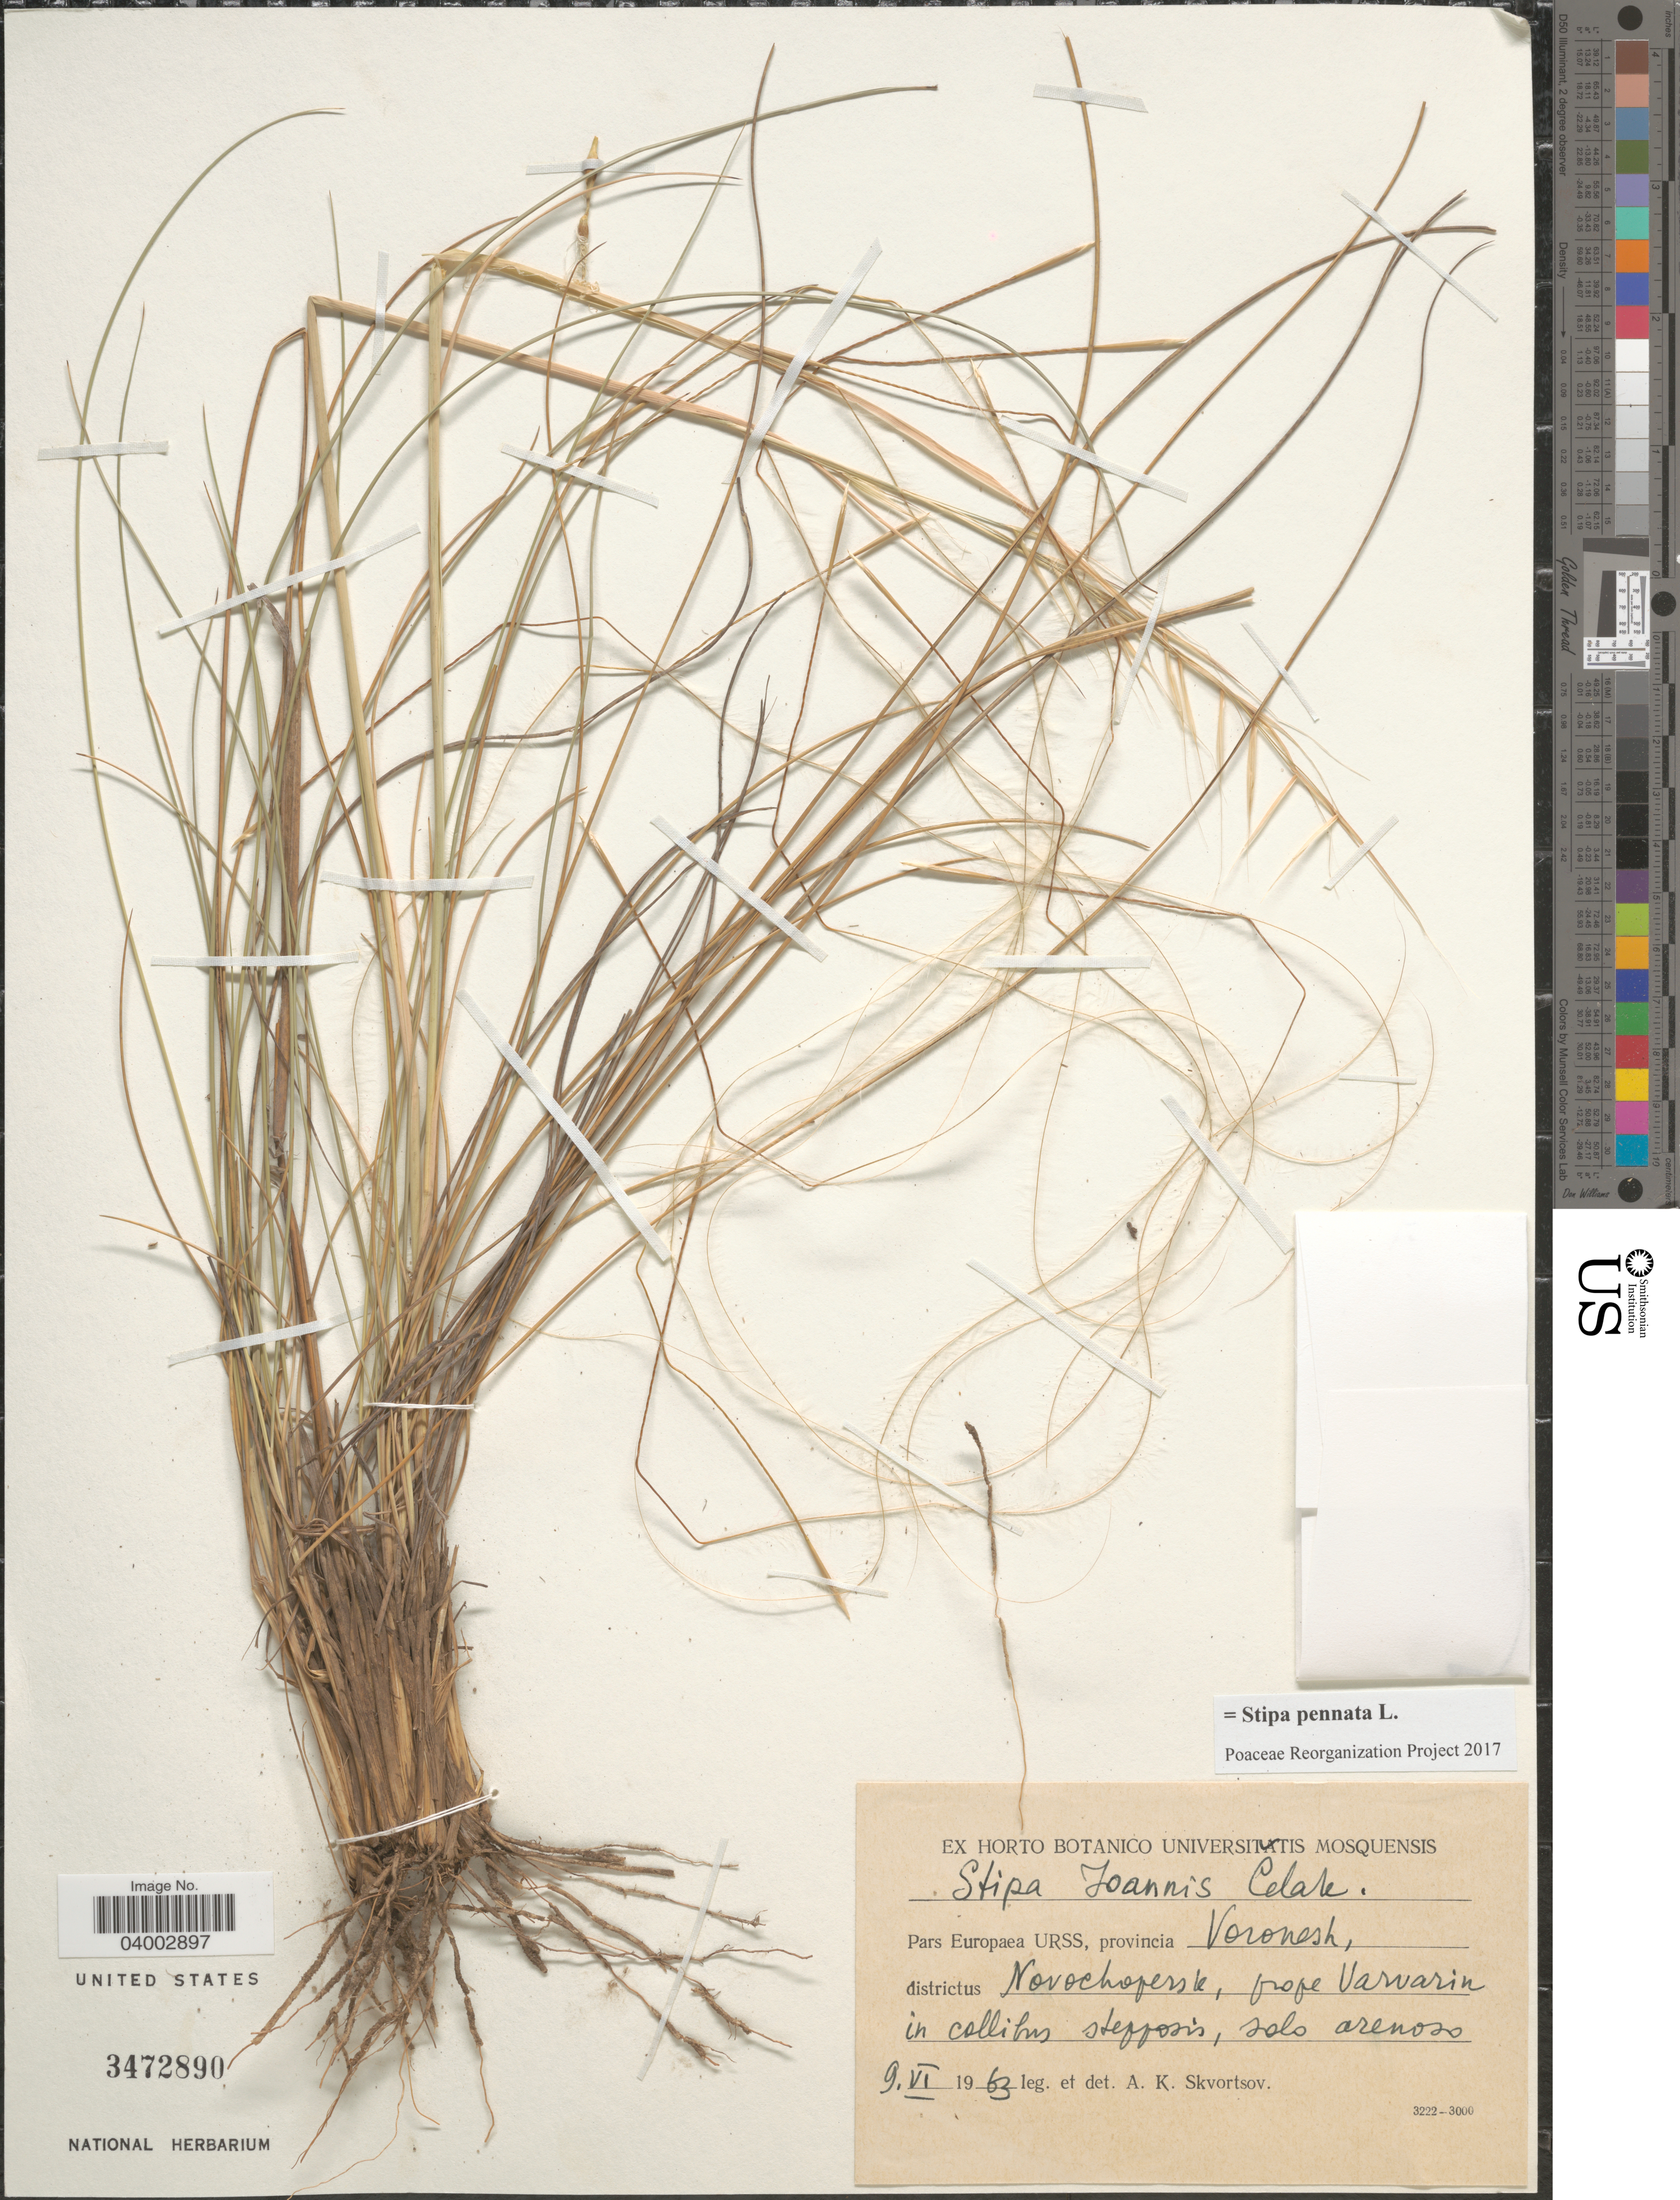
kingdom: Plantae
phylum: Tracheophyta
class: Liliopsida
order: Poales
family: Poaceae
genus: Stipa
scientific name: Stipa pennata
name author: L.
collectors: A. K. Skvortsov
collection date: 1963-06-09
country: Russian Federation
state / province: Voronezh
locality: Pars Europaea URSS, provincia Voronesh, districtus Novochopersk, prope Varvarin in collibus stepposis, solo arenoso.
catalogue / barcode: US 3472890